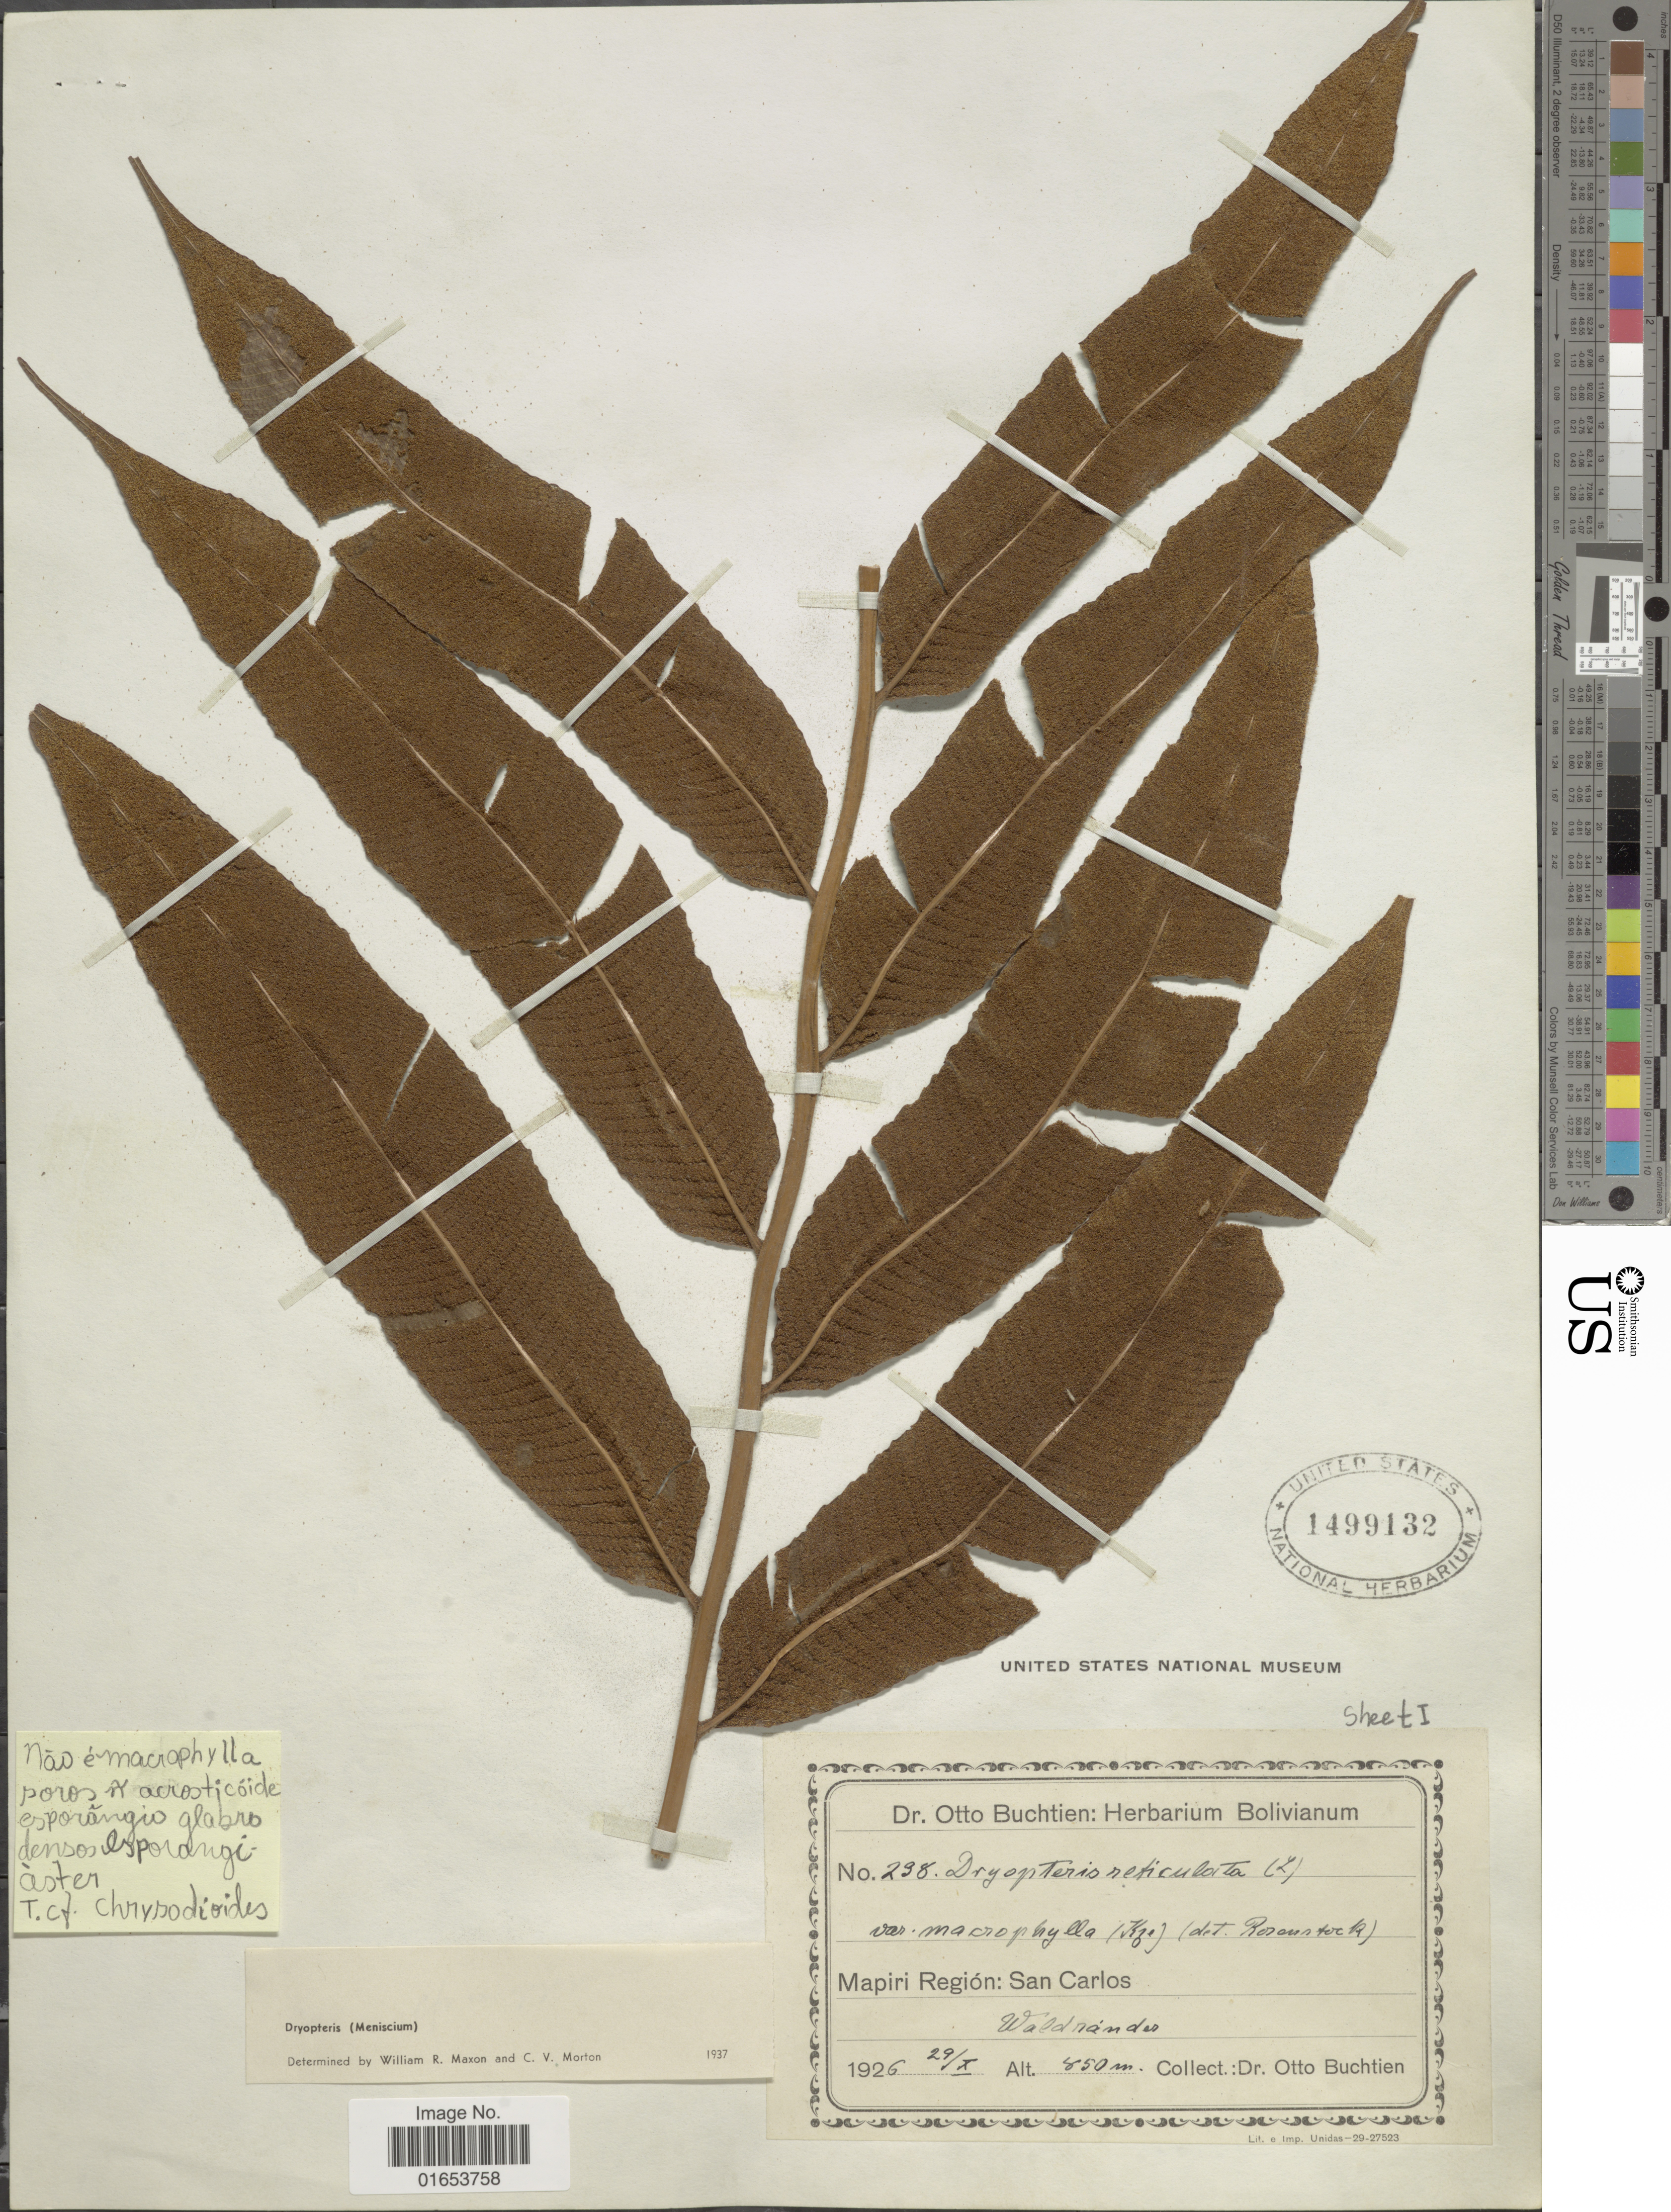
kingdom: Plantae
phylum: Tracheophyta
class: Polypodiopsida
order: Polypodiales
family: Thelypteridaceae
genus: Meniscium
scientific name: Meniscium sp.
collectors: O. Buchtien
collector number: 238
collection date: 1926-10-29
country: Bolivia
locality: Mapiri Región: San Carlos. Waldrándes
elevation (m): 850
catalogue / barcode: US 1499132